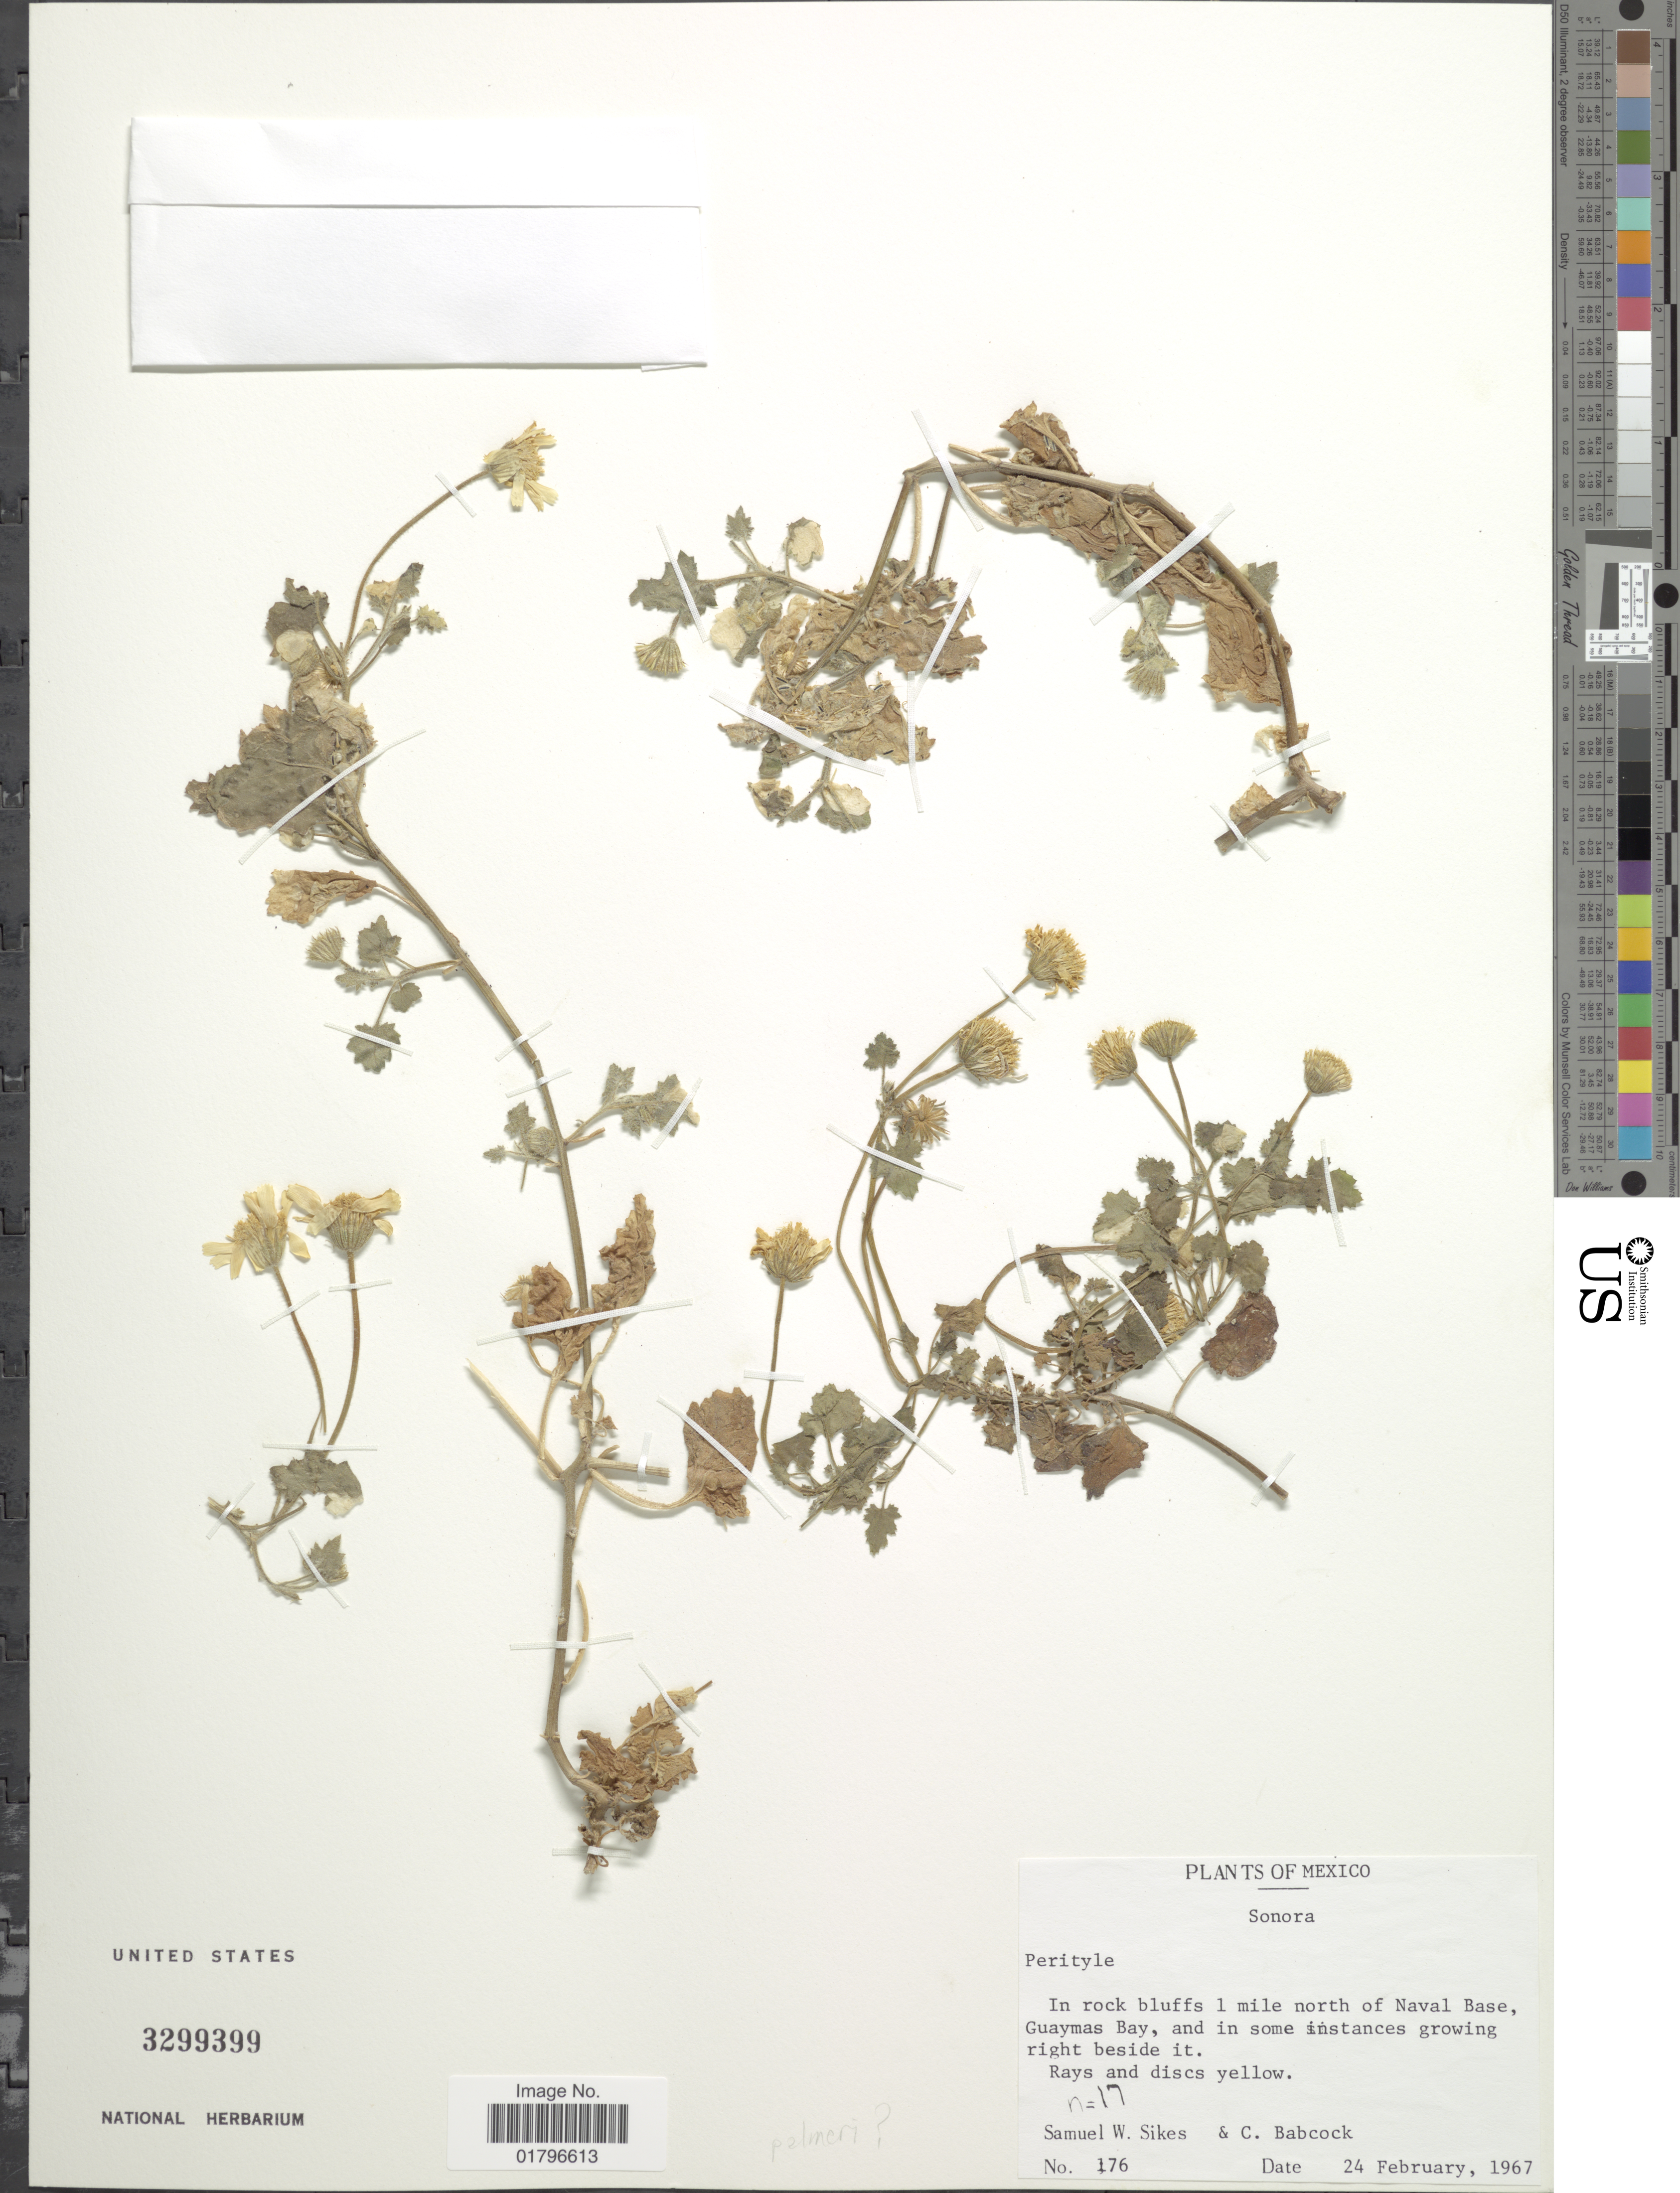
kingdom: Plantae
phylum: Tracheophyta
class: Magnoliopsida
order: Asterales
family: Asteraceae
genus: Perityle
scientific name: Perityle palmeri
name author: S. Watson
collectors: S. Sikes & C. Babcock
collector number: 176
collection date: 1967-02-24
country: Mexico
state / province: Sonora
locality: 1 mile north of Nval Base, Guaymas Bay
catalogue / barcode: US 3299399